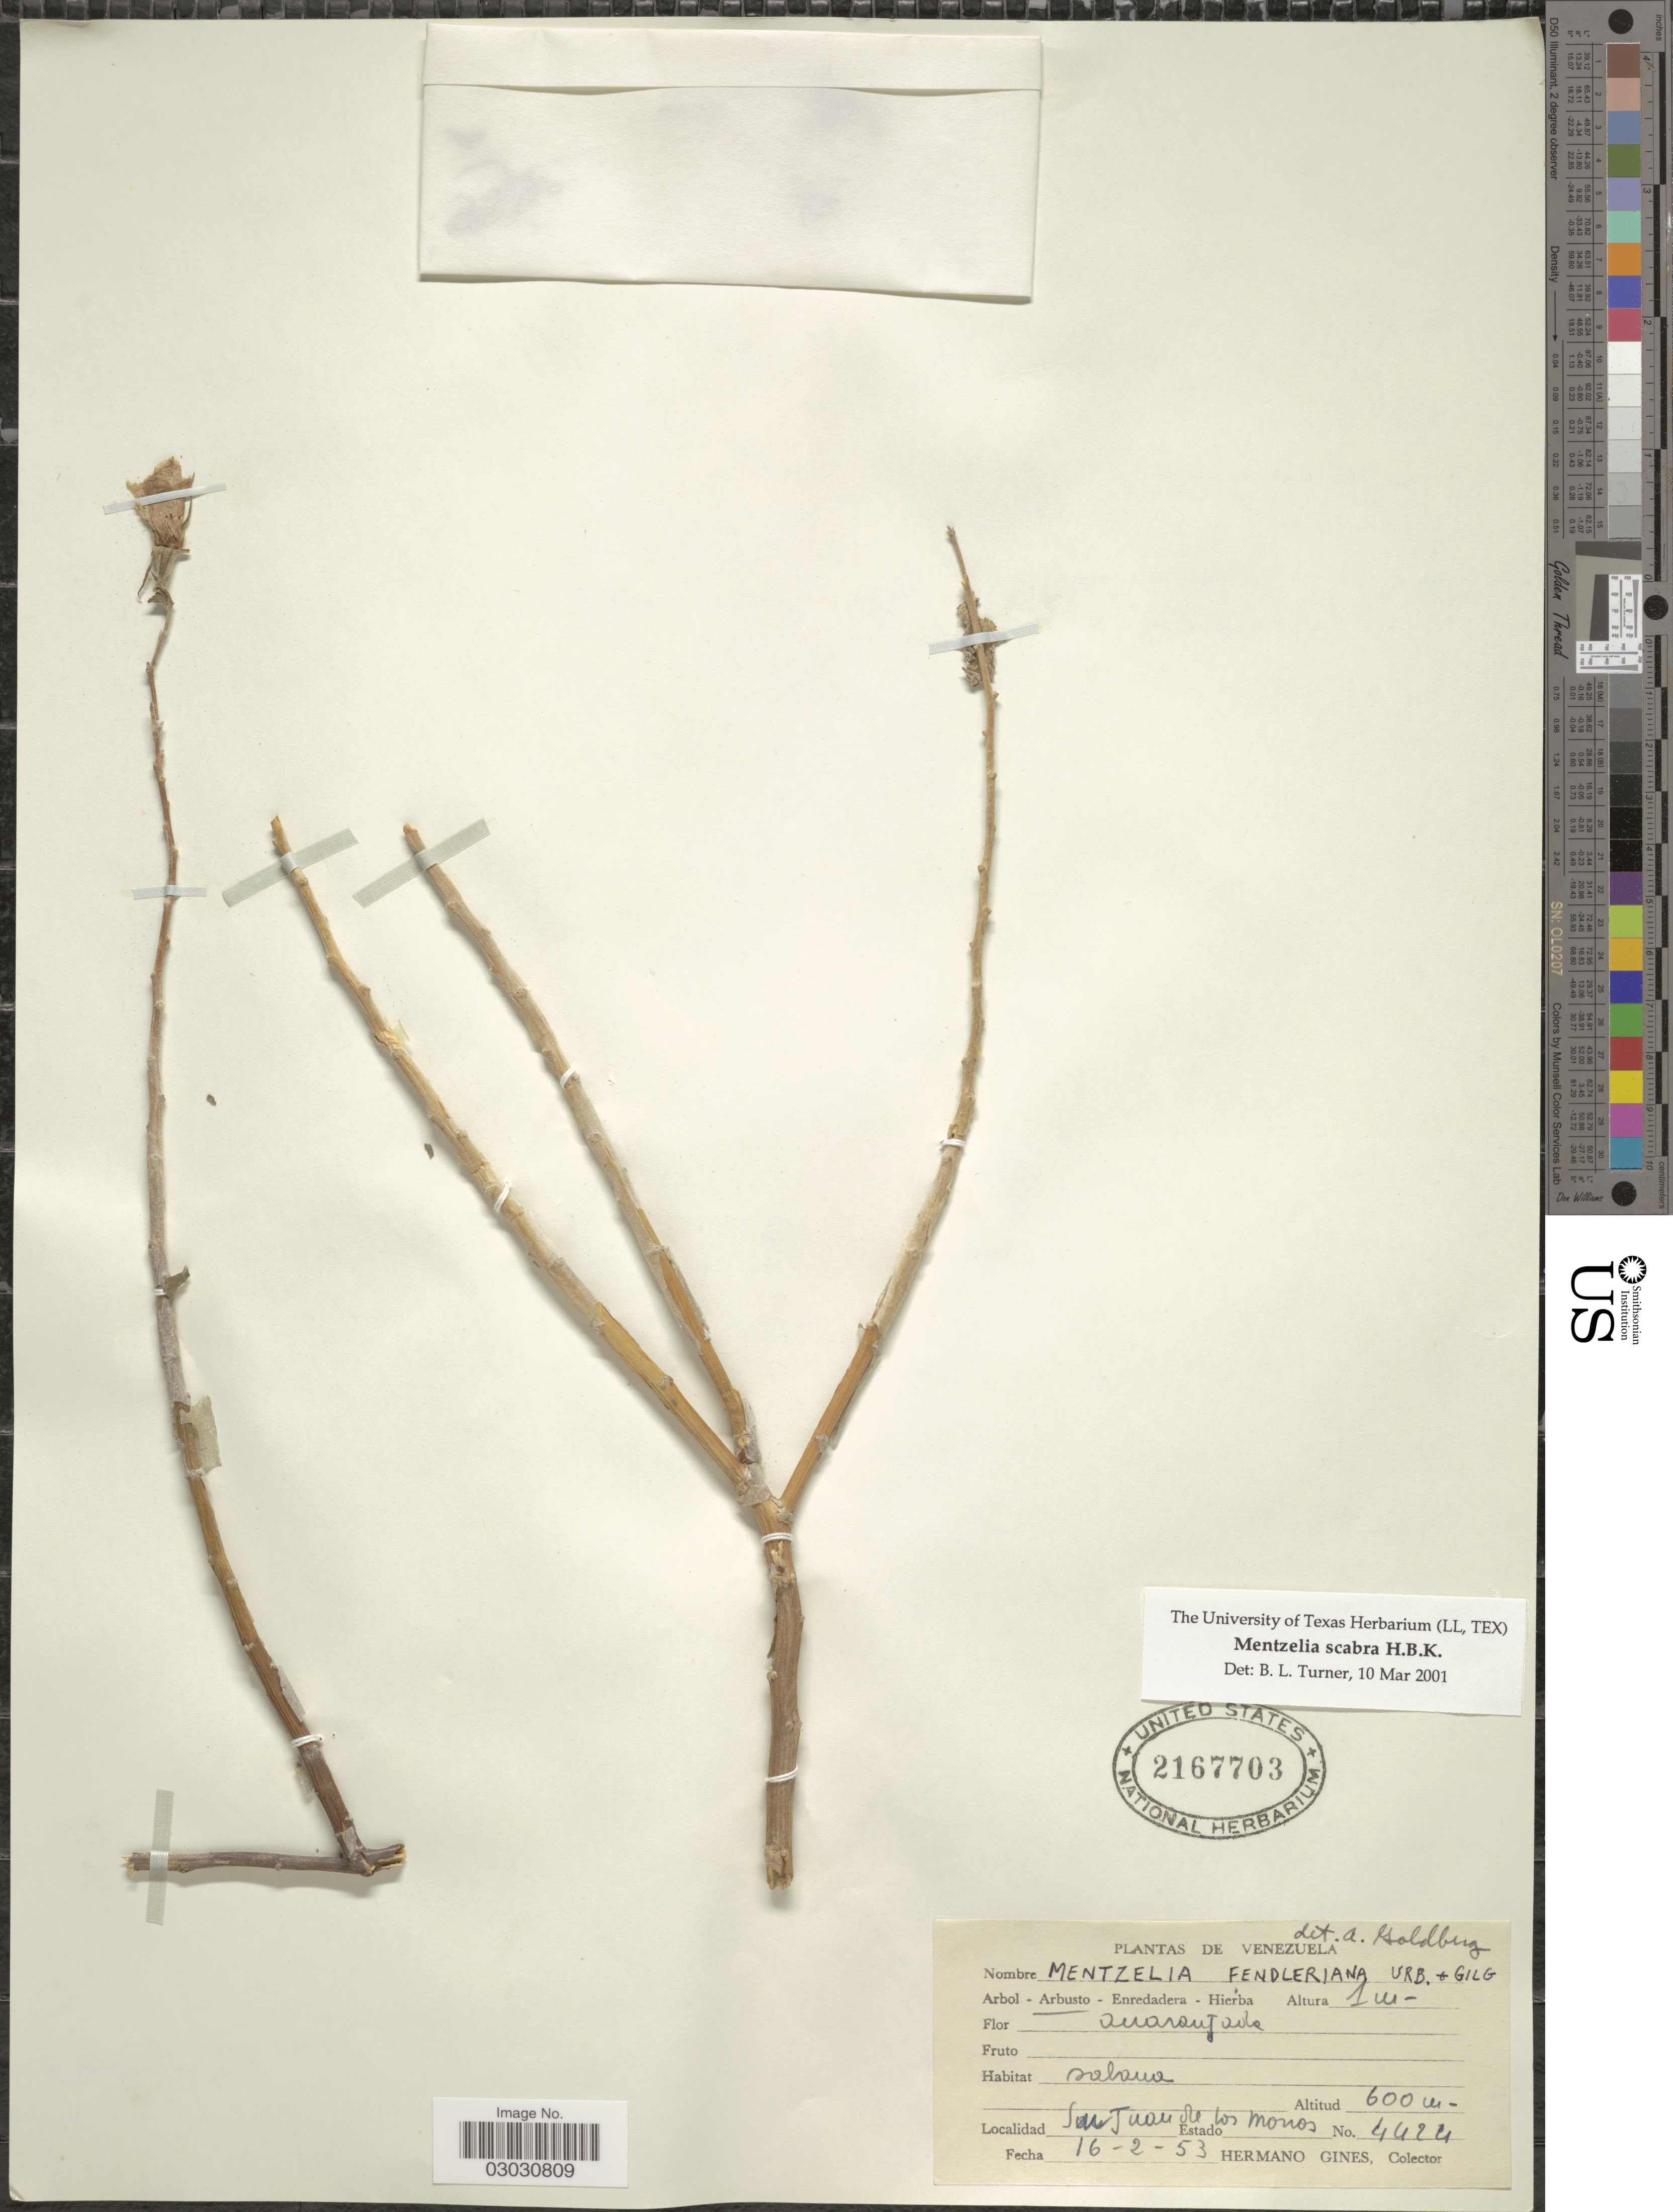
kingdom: Plantae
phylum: Tracheophyta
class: Magnoliopsida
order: Cornales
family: Loasaceae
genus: Mentzelia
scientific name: Mentzelia scabra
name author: Kunth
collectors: Bro. Gines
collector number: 4424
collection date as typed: Transcribed d/m/y: 16/2/53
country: Venezuela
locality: San Juan de los Monos.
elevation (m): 600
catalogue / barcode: US 2167703